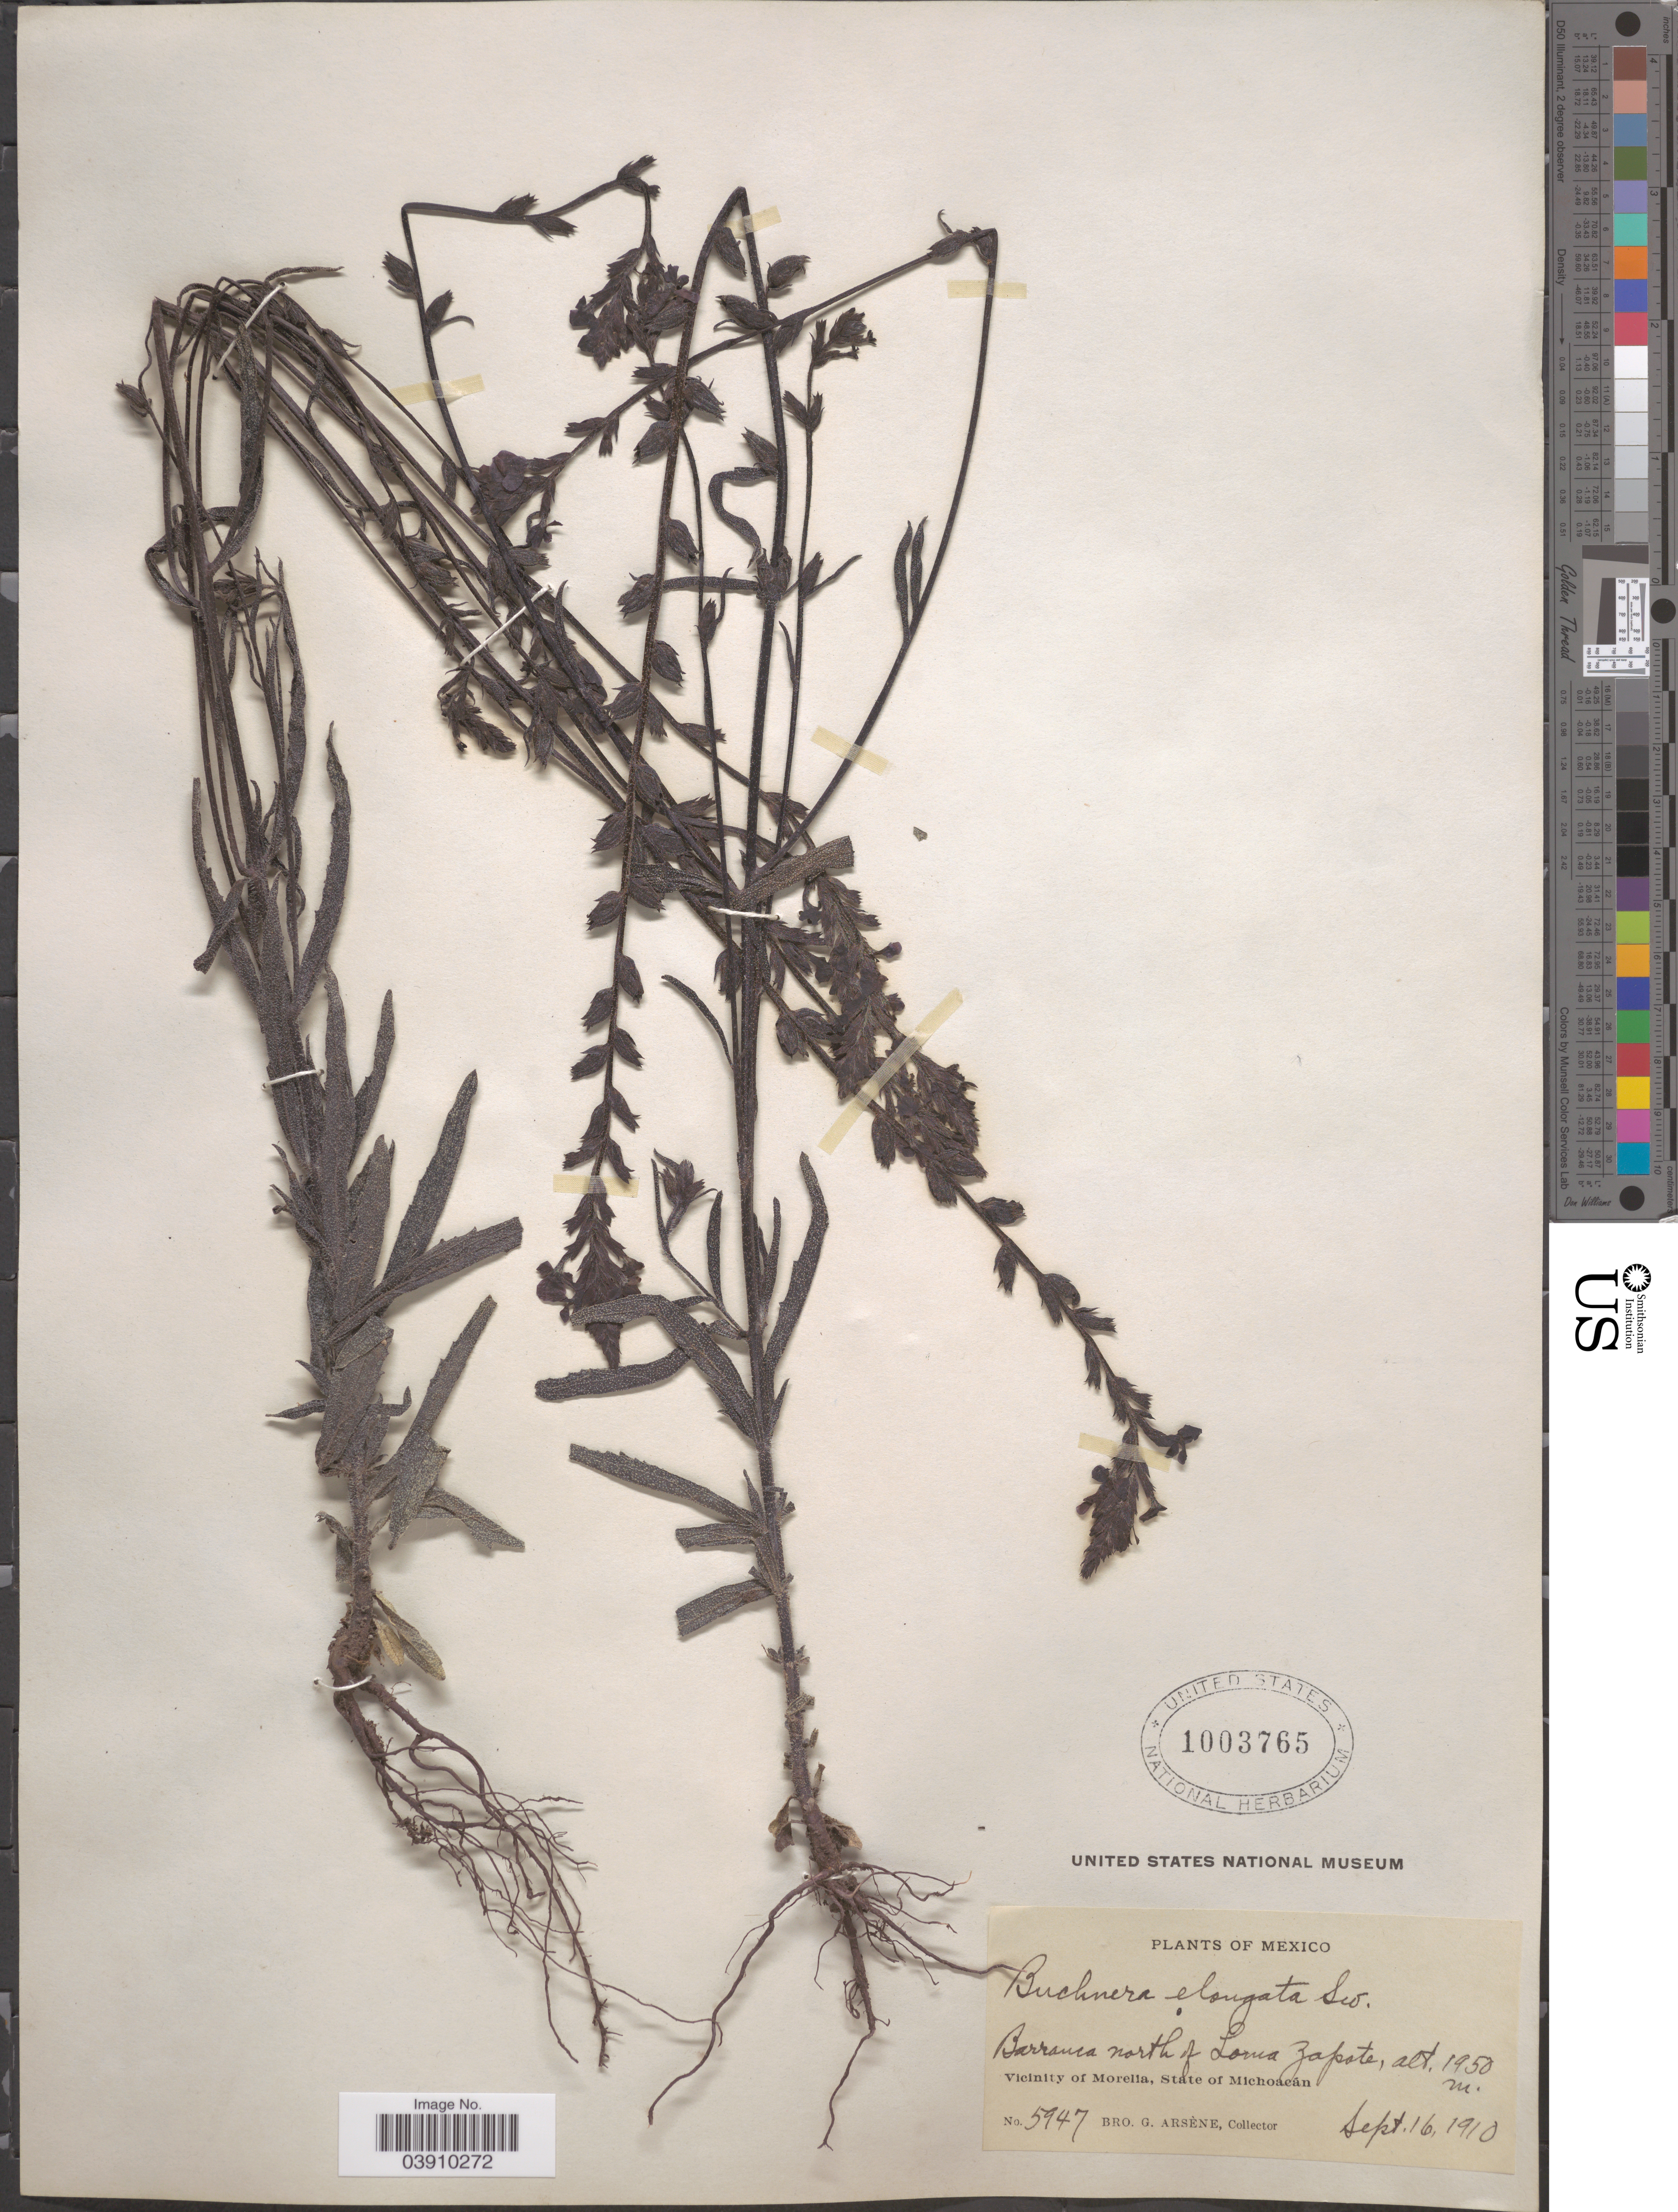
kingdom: Plantae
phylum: Tracheophyta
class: Magnoliopsida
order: Lamiales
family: Orobanchaceae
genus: Buchnera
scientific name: Buchnera pusilla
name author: Kunth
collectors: Bro. G. Arsène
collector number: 5947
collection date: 1910-09-16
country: Mexico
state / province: Michoacán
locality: Barranca north of Loma Zapote. Vicinity of Morelia.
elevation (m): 1950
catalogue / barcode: US 1003765